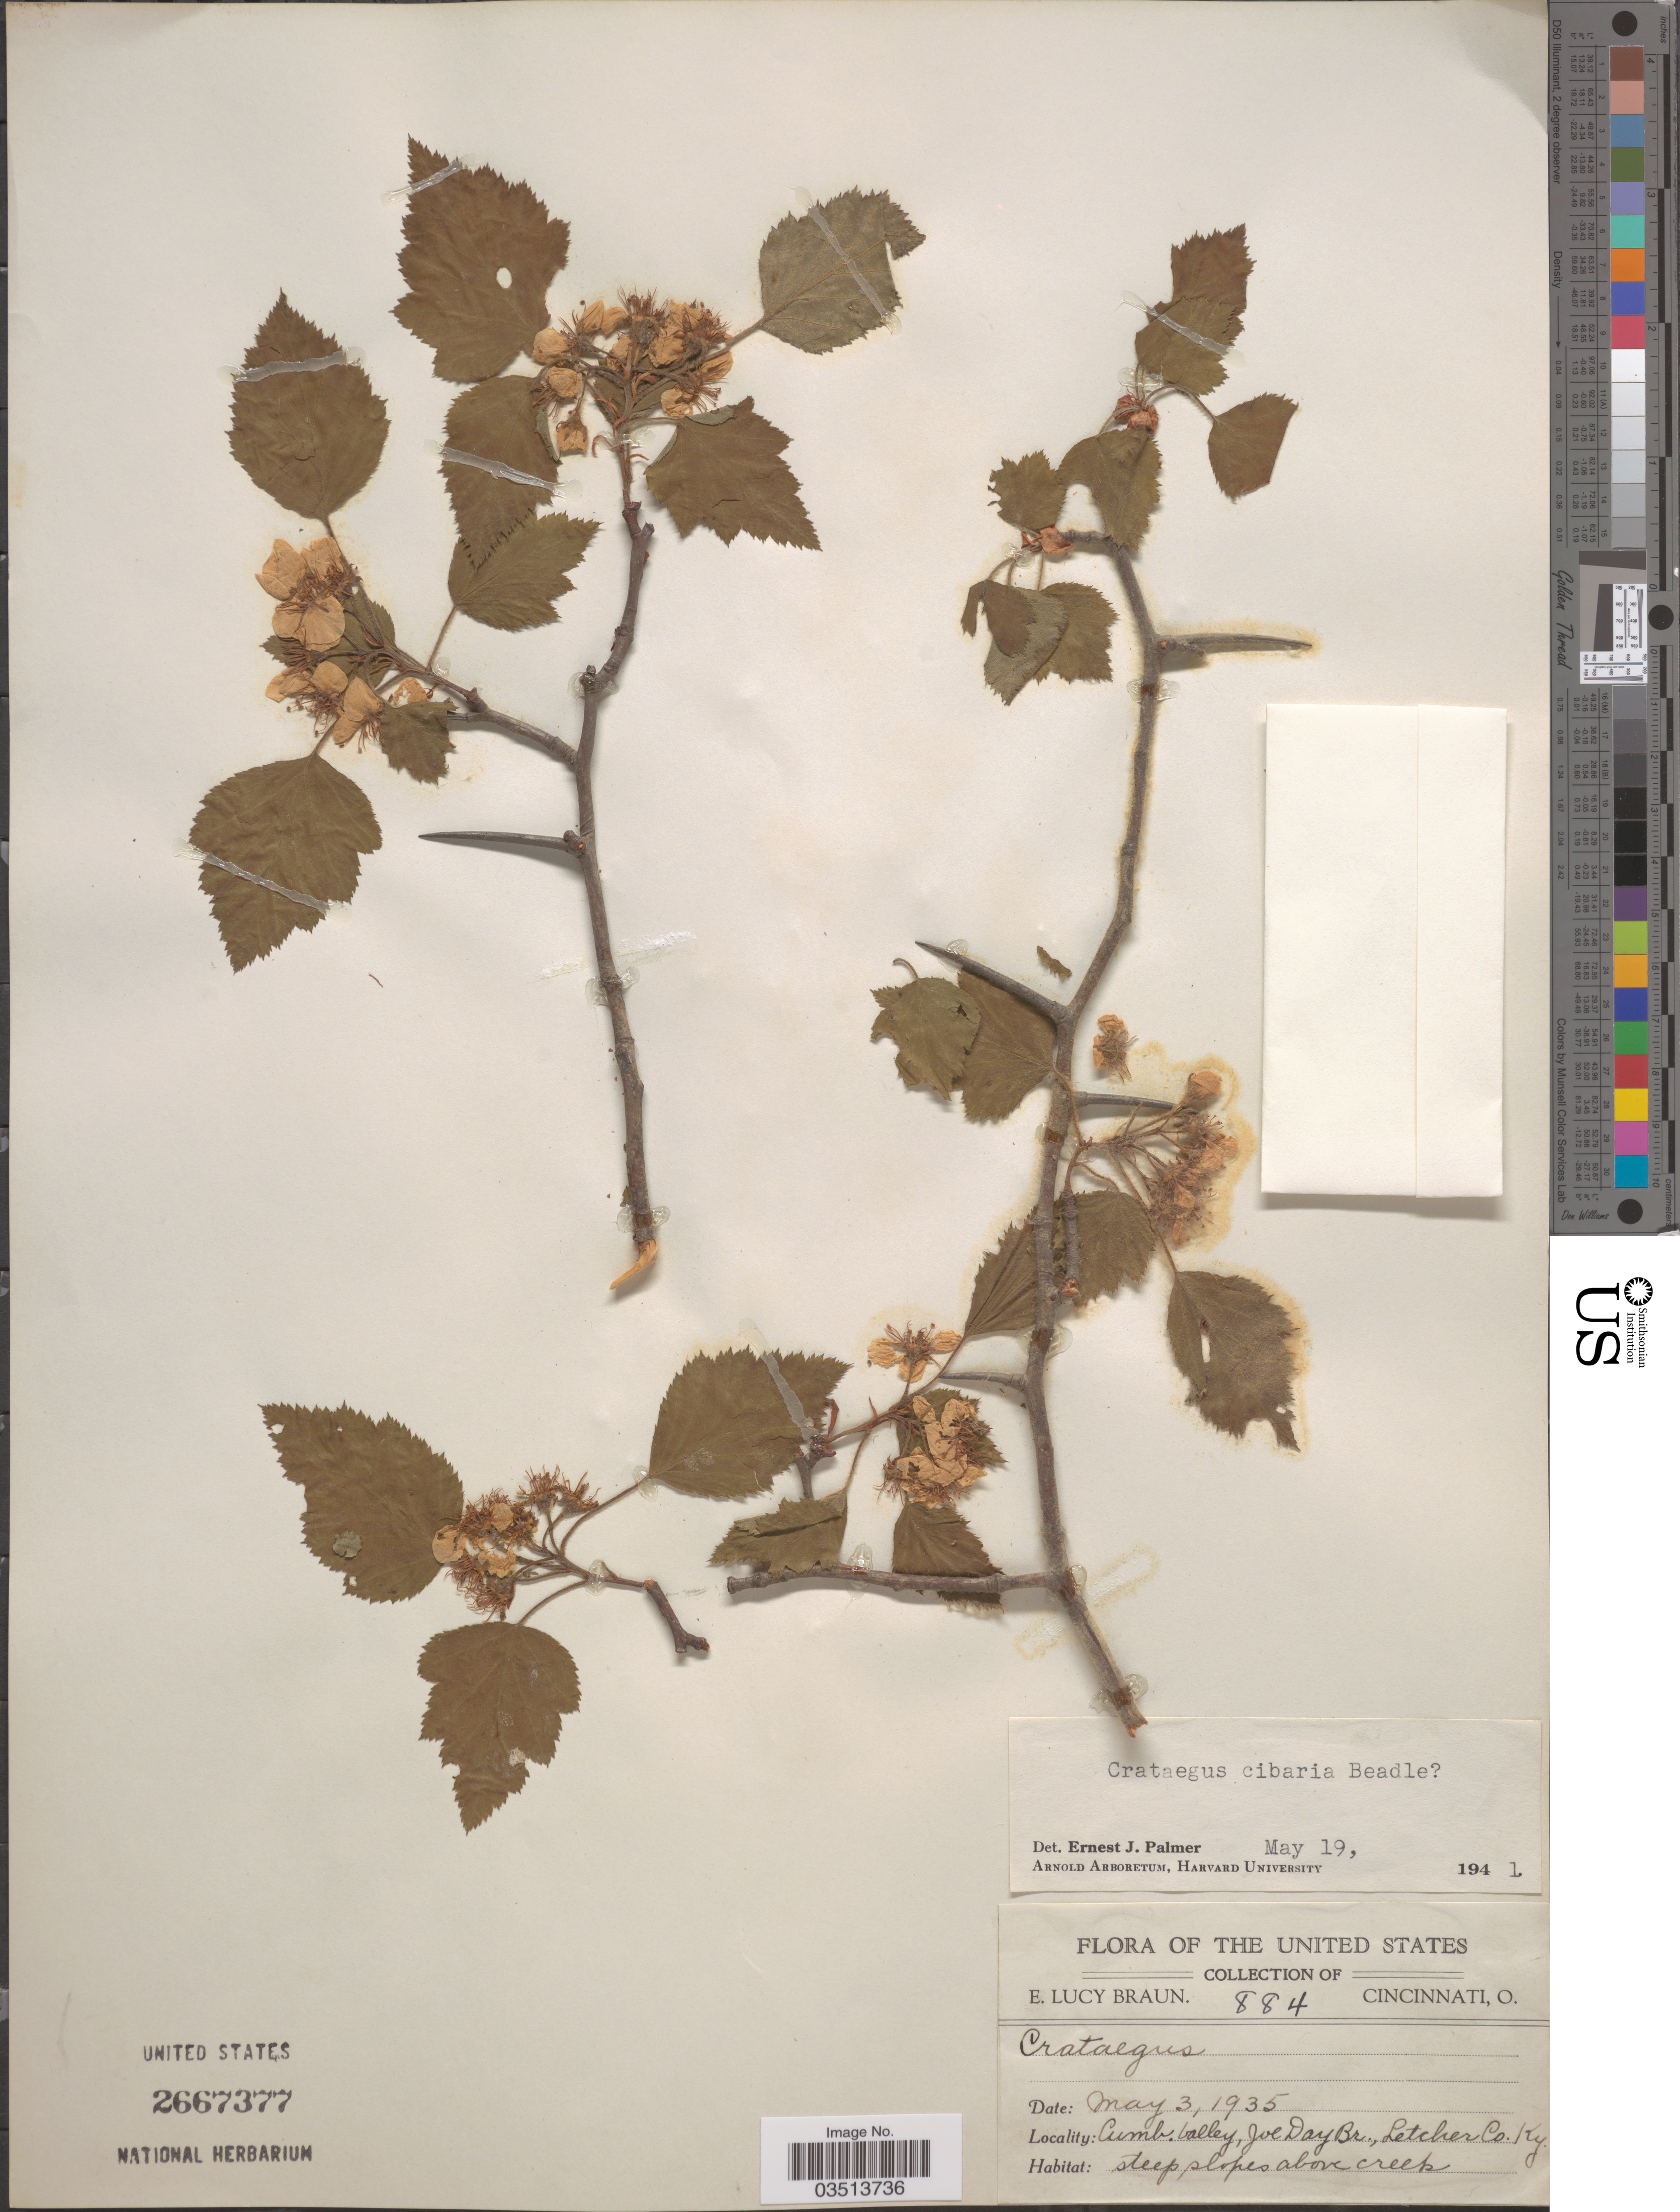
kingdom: Plantae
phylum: Tracheophyta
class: Magnoliopsida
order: Rosales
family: Rosaceae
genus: Crataegus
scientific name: Crataegus cibaria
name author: Beadle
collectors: E. L. Braun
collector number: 884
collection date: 1935-05-03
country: United States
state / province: Kentucky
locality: Cumb. valley, Joe Day Br., Letcher Co.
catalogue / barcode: US 2667377